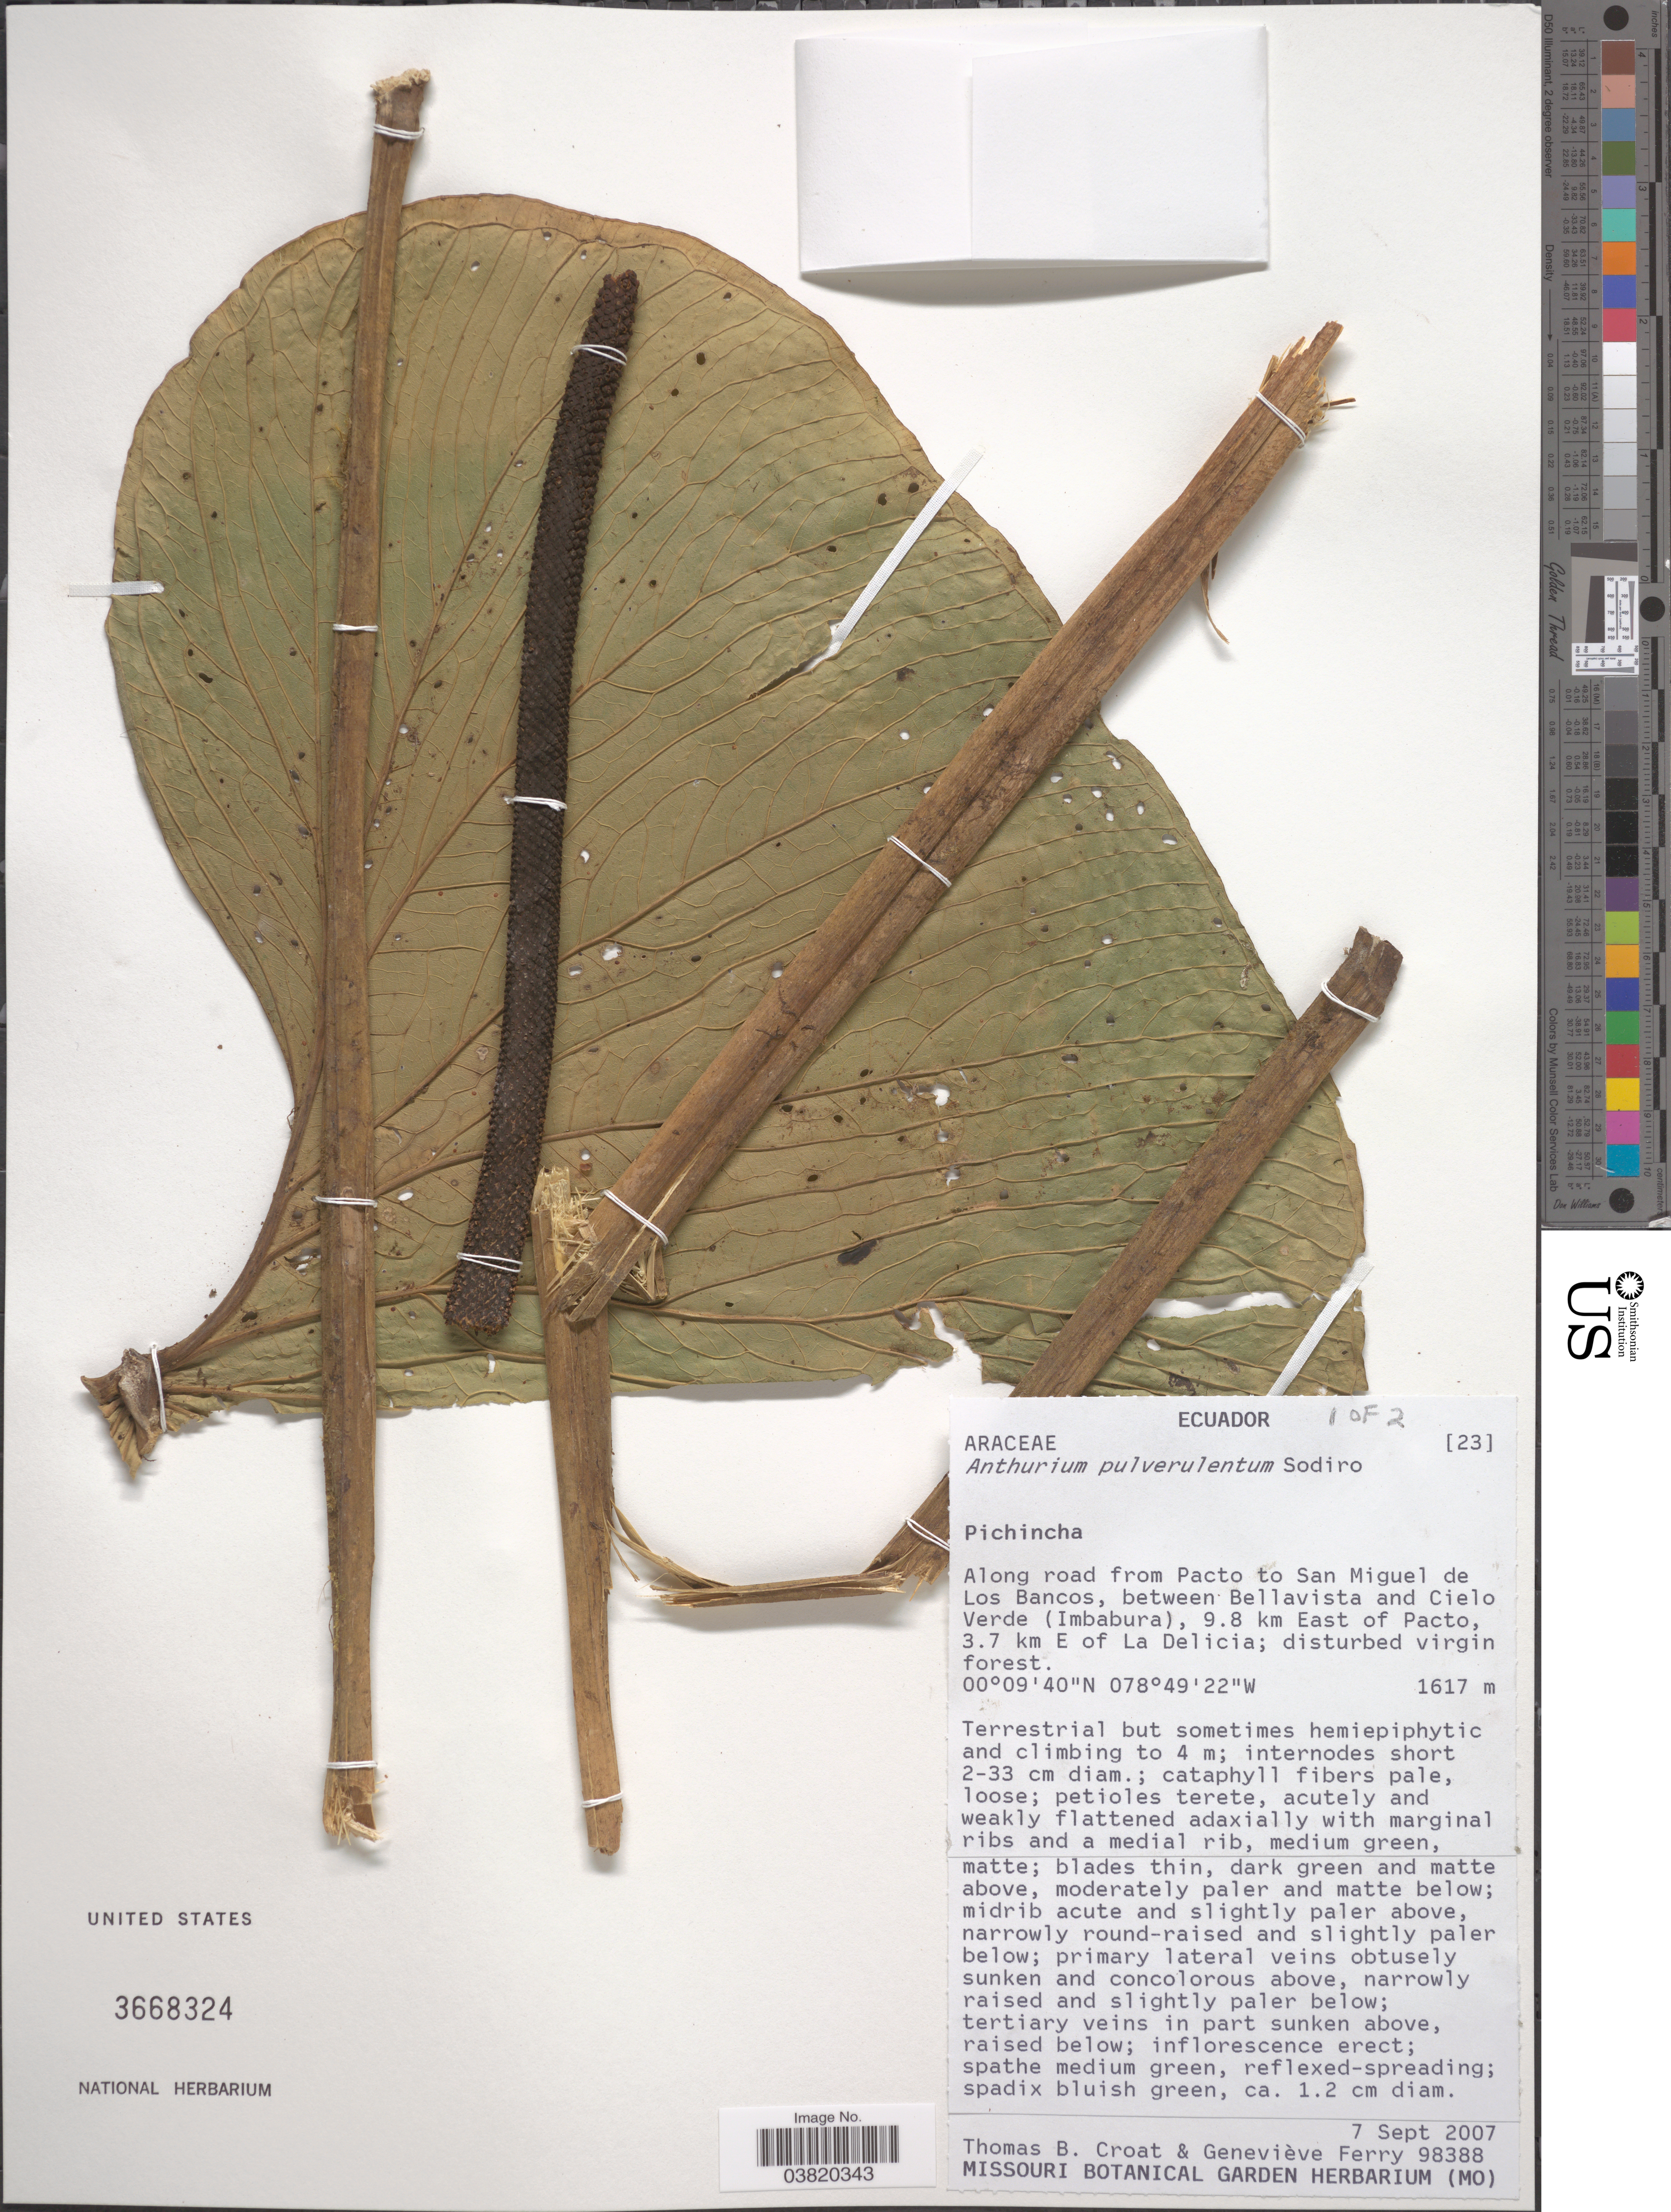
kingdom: Plantae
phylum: Tracheophyta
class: Liliopsida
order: Alismatales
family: Araceae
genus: Anthurium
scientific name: Anthurium pulverulentum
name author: Sodiro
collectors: T. B. Croat & G. Ferry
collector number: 98388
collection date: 2007-09-07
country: Ecuador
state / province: Pichincha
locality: Along road from Pacto to San Miguel de Los Blancos, between Bellavista and Cielo Verde (Imbabura), 9.8 km East of Pacto, 3.7 km E of La Delicia.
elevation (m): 1617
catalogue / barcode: US 3668324